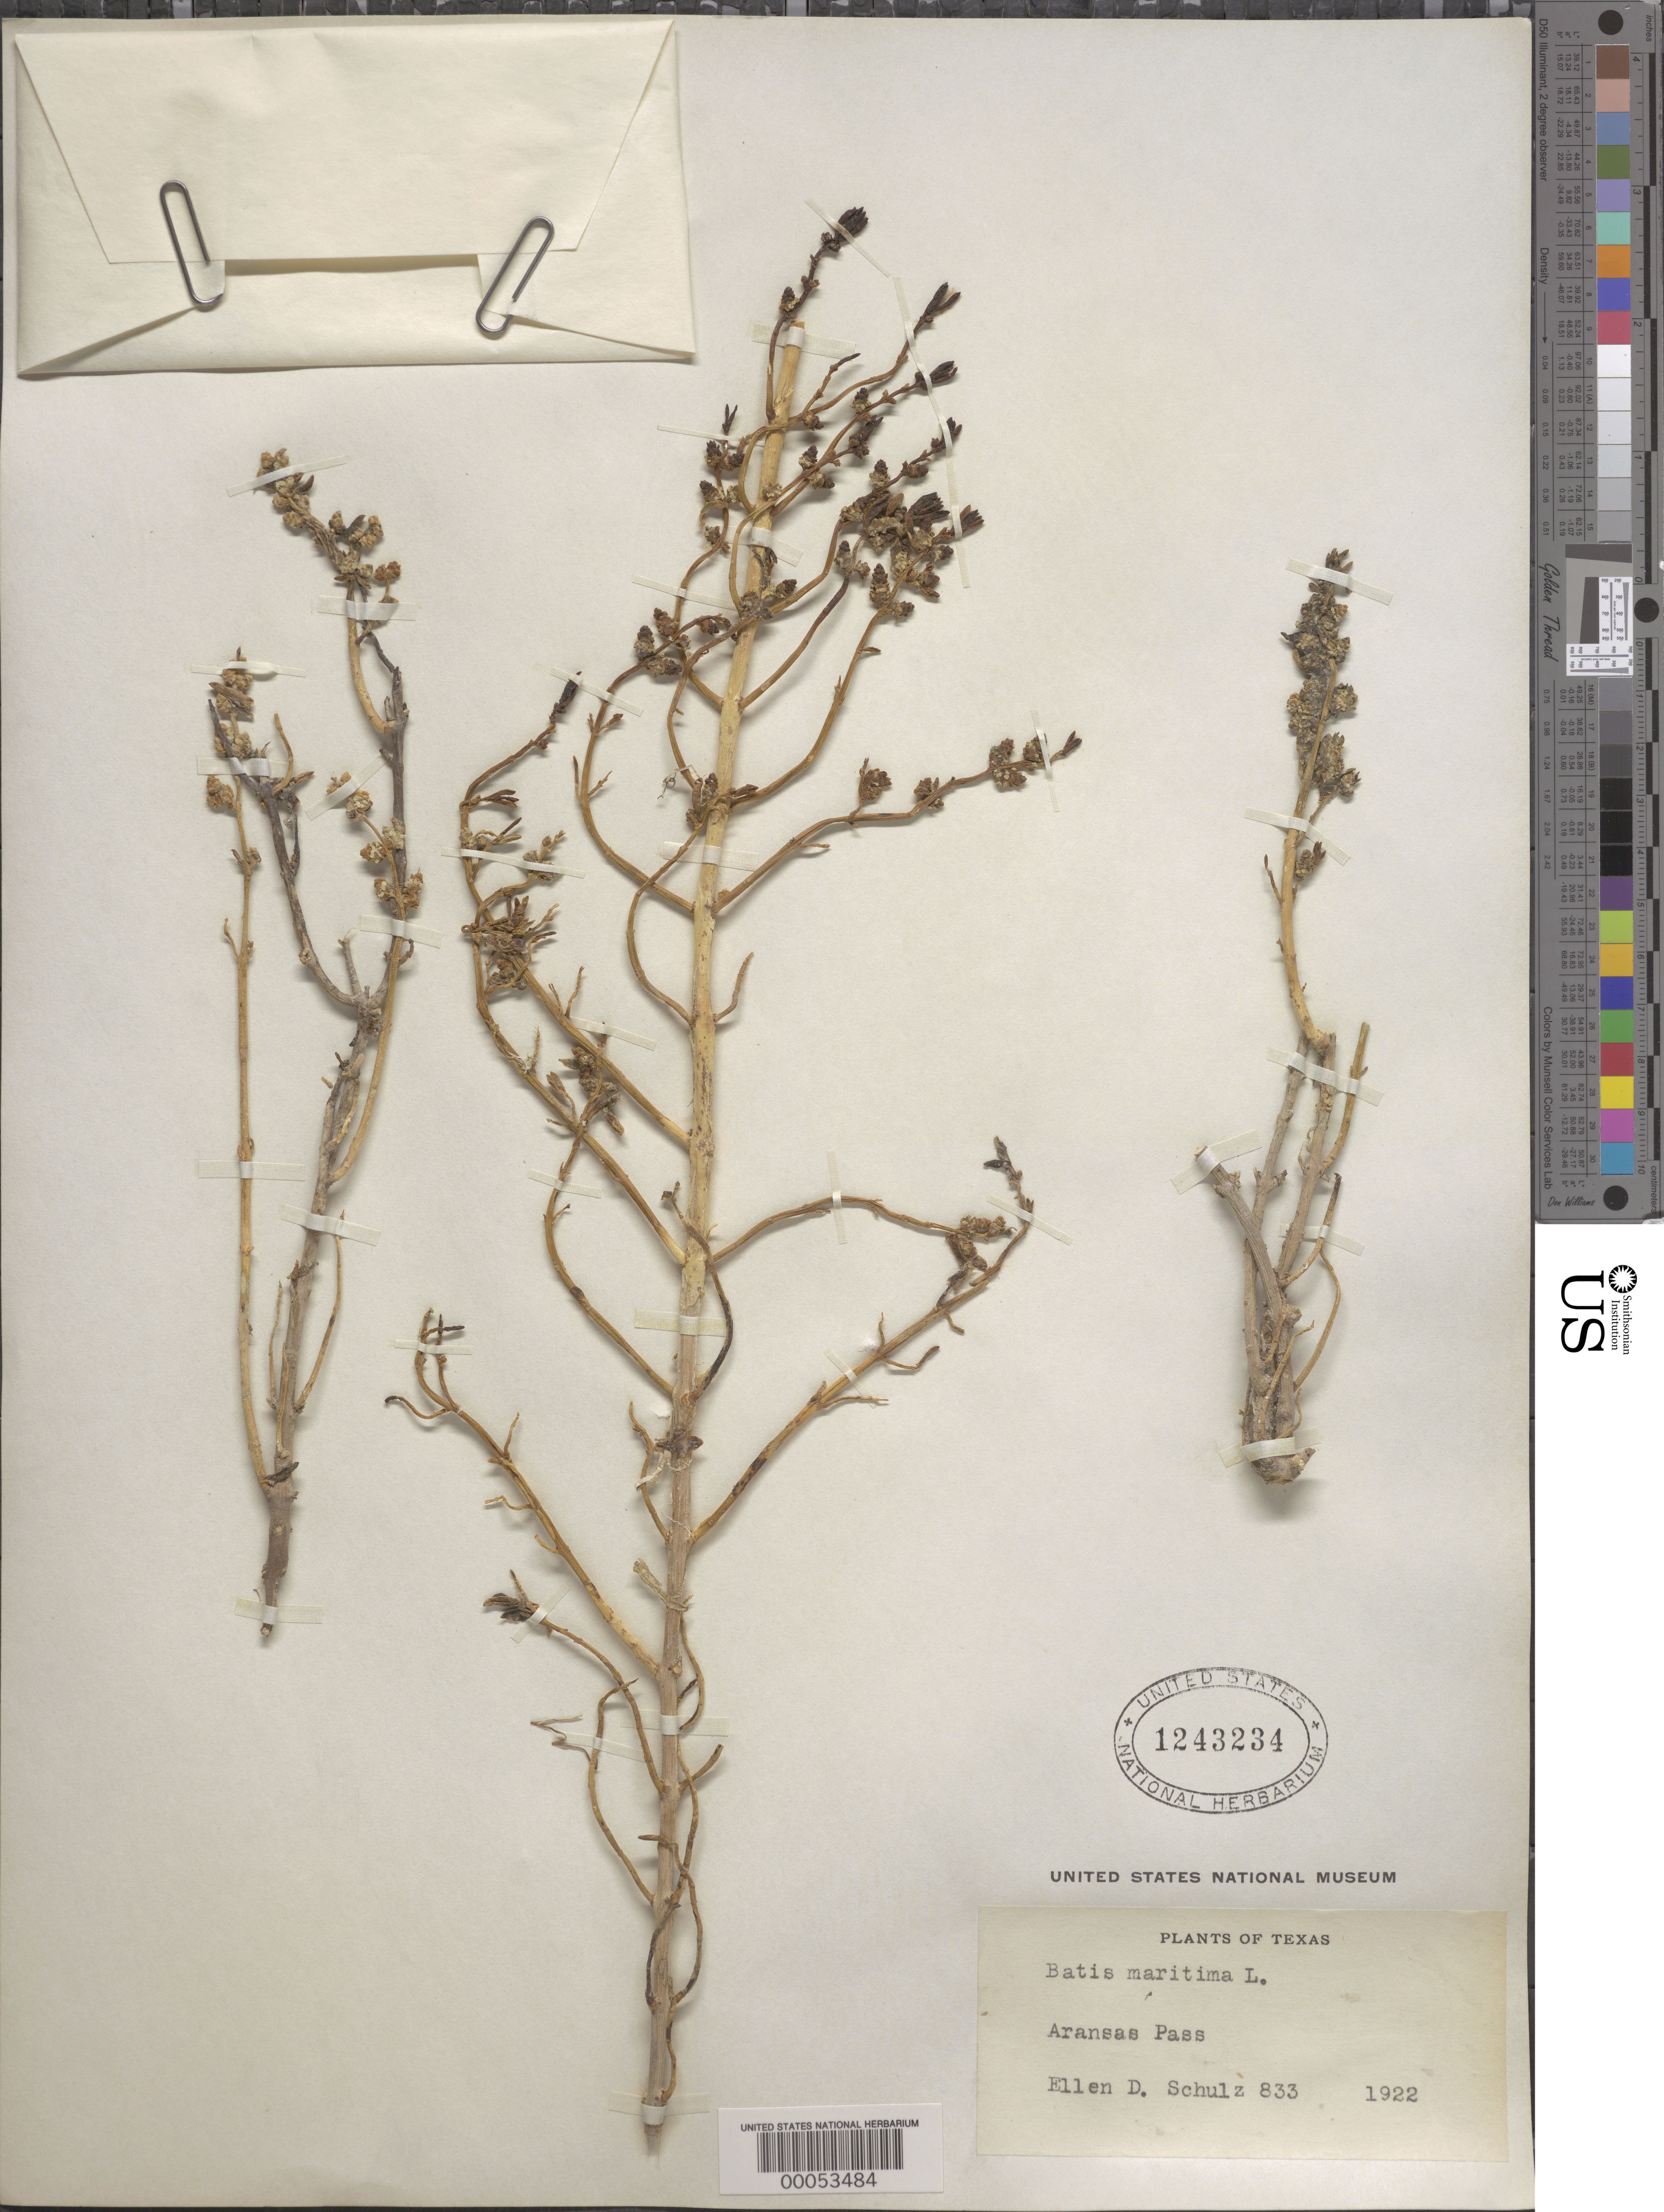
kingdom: Plantae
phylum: Tracheophyta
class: Magnoliopsida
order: Brassicales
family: Bataceae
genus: Batis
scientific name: Batis maritima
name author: L.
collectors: E. D. Schulz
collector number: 833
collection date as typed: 1922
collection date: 1922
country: United States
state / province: Texas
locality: Aransas pass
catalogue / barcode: US 1243234